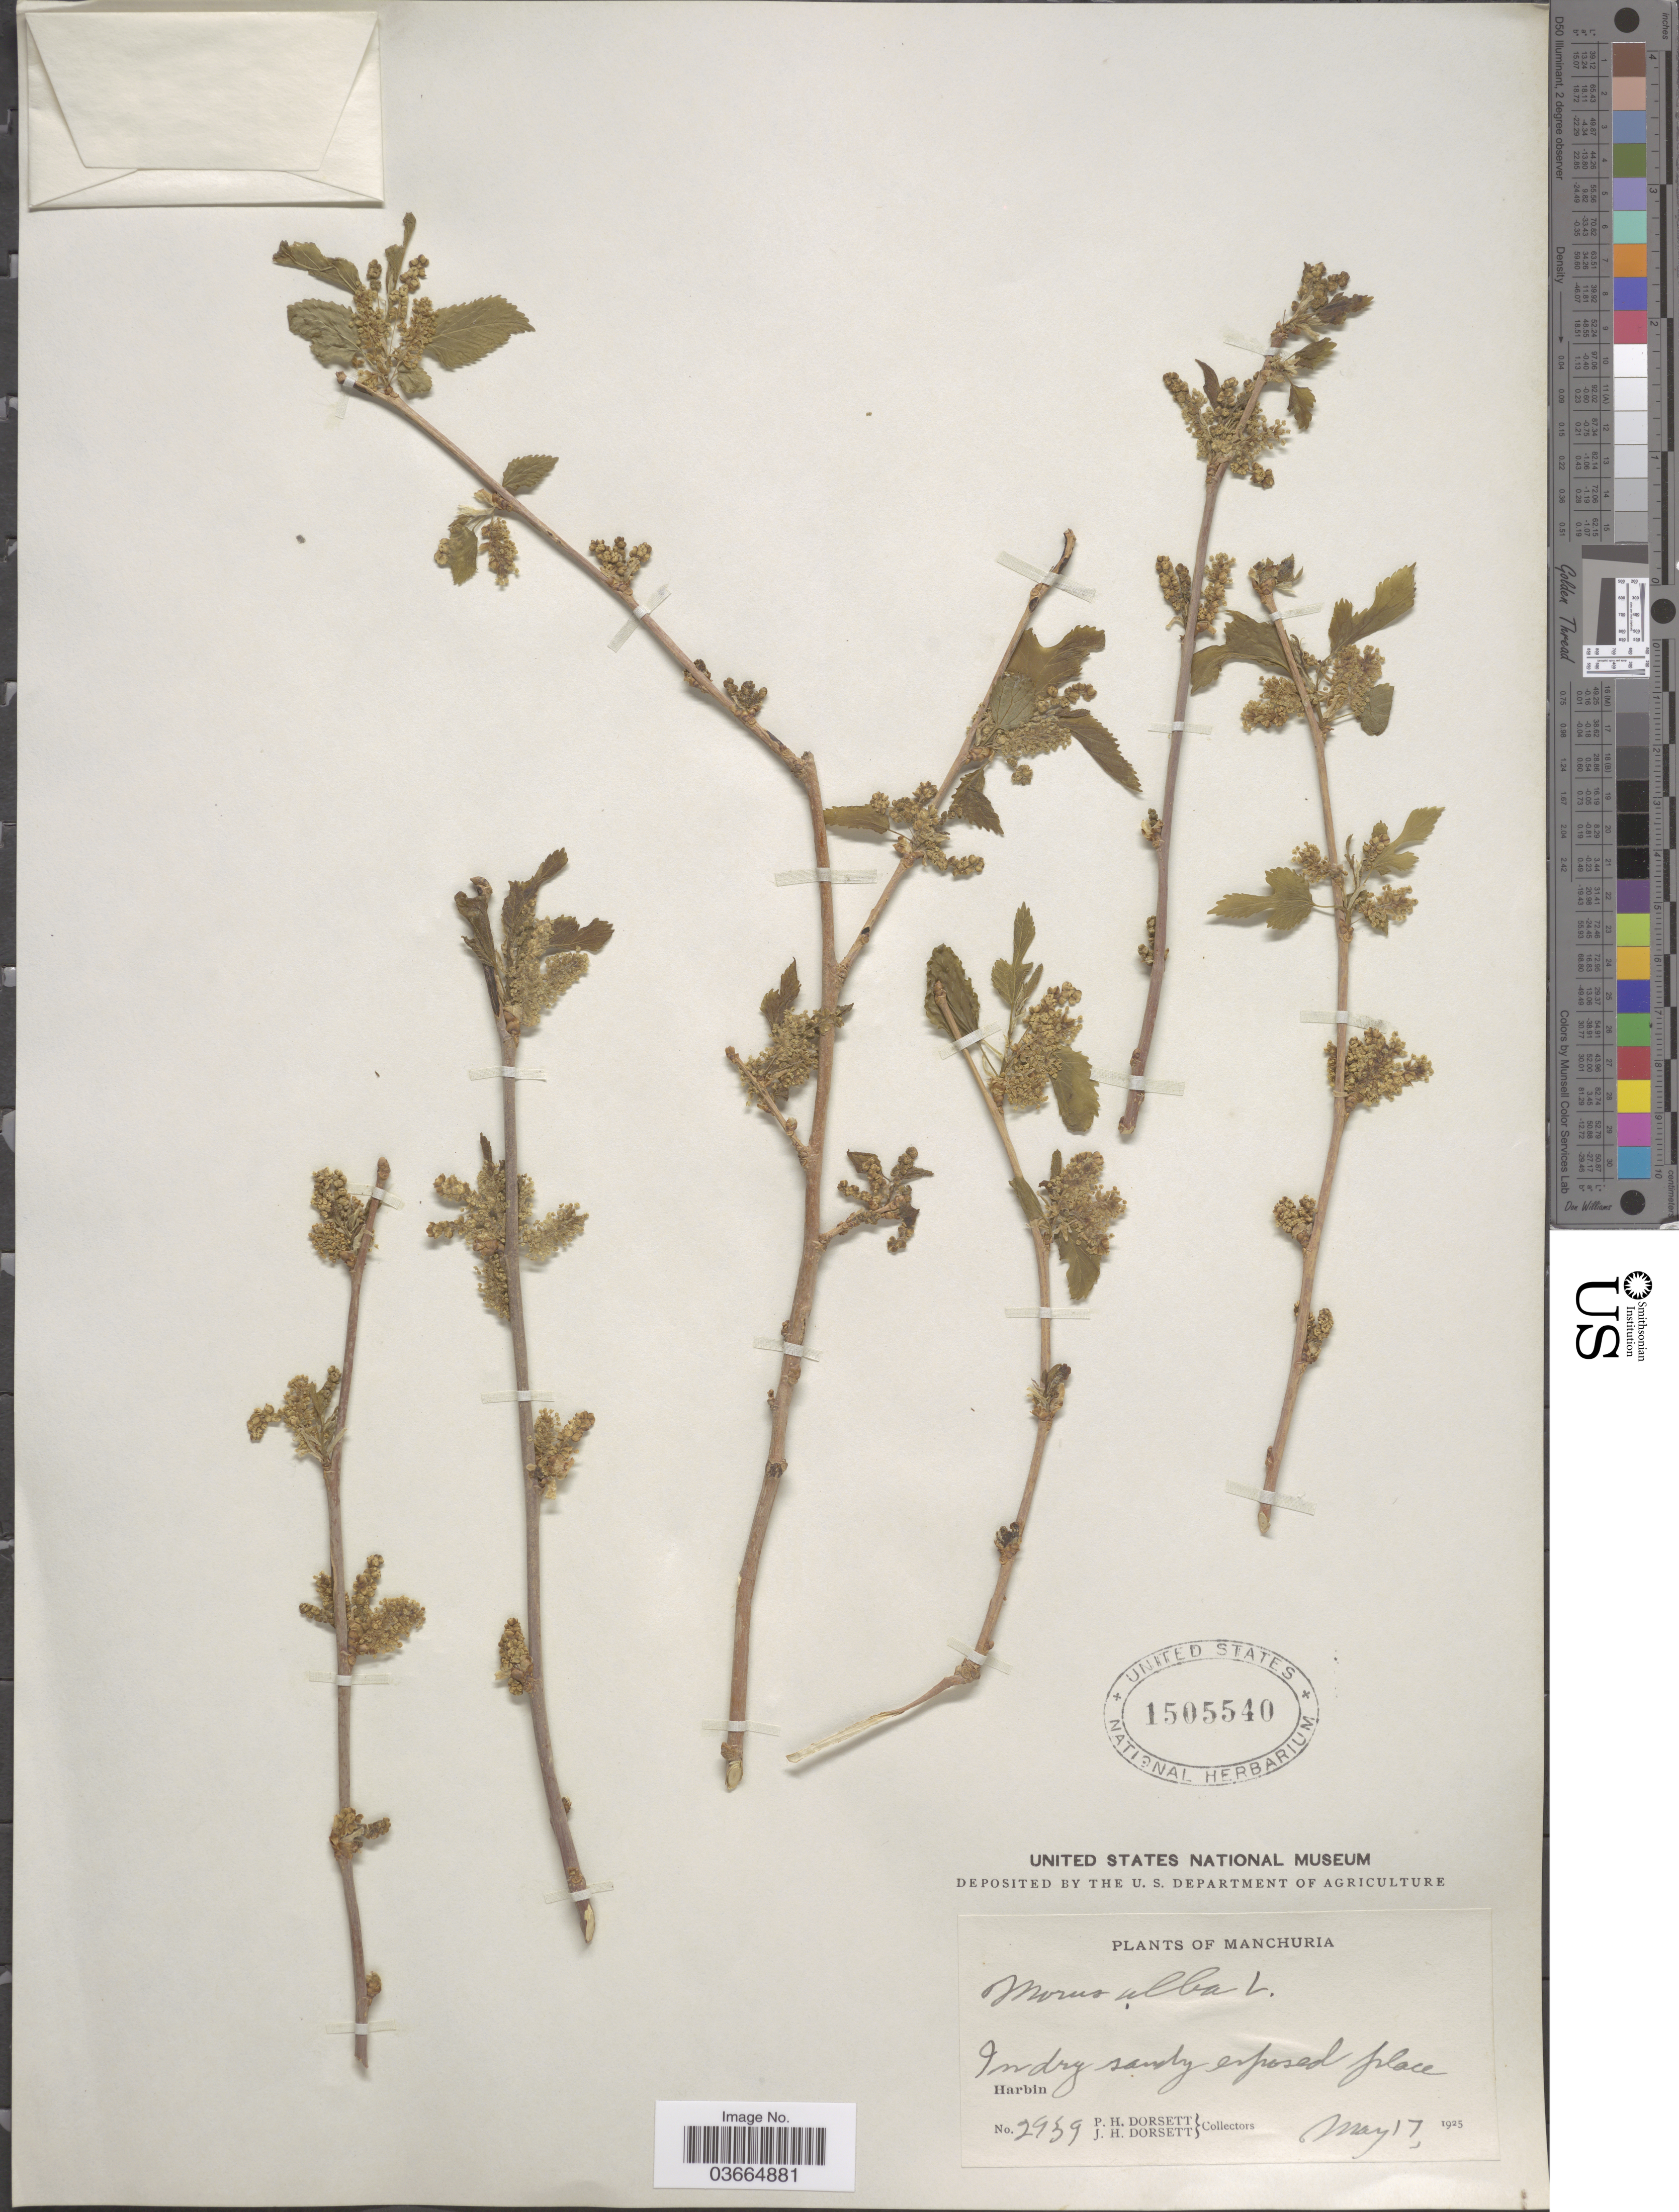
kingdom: Plantae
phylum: Tracheophyta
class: Magnoliopsida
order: Rosales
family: Moraceae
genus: Morus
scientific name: Morus alba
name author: L.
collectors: P. H. Dorsett & J. Dorsett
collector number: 2959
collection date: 1925-05-17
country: China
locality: Manchuria. Harbin.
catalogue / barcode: US 1505540